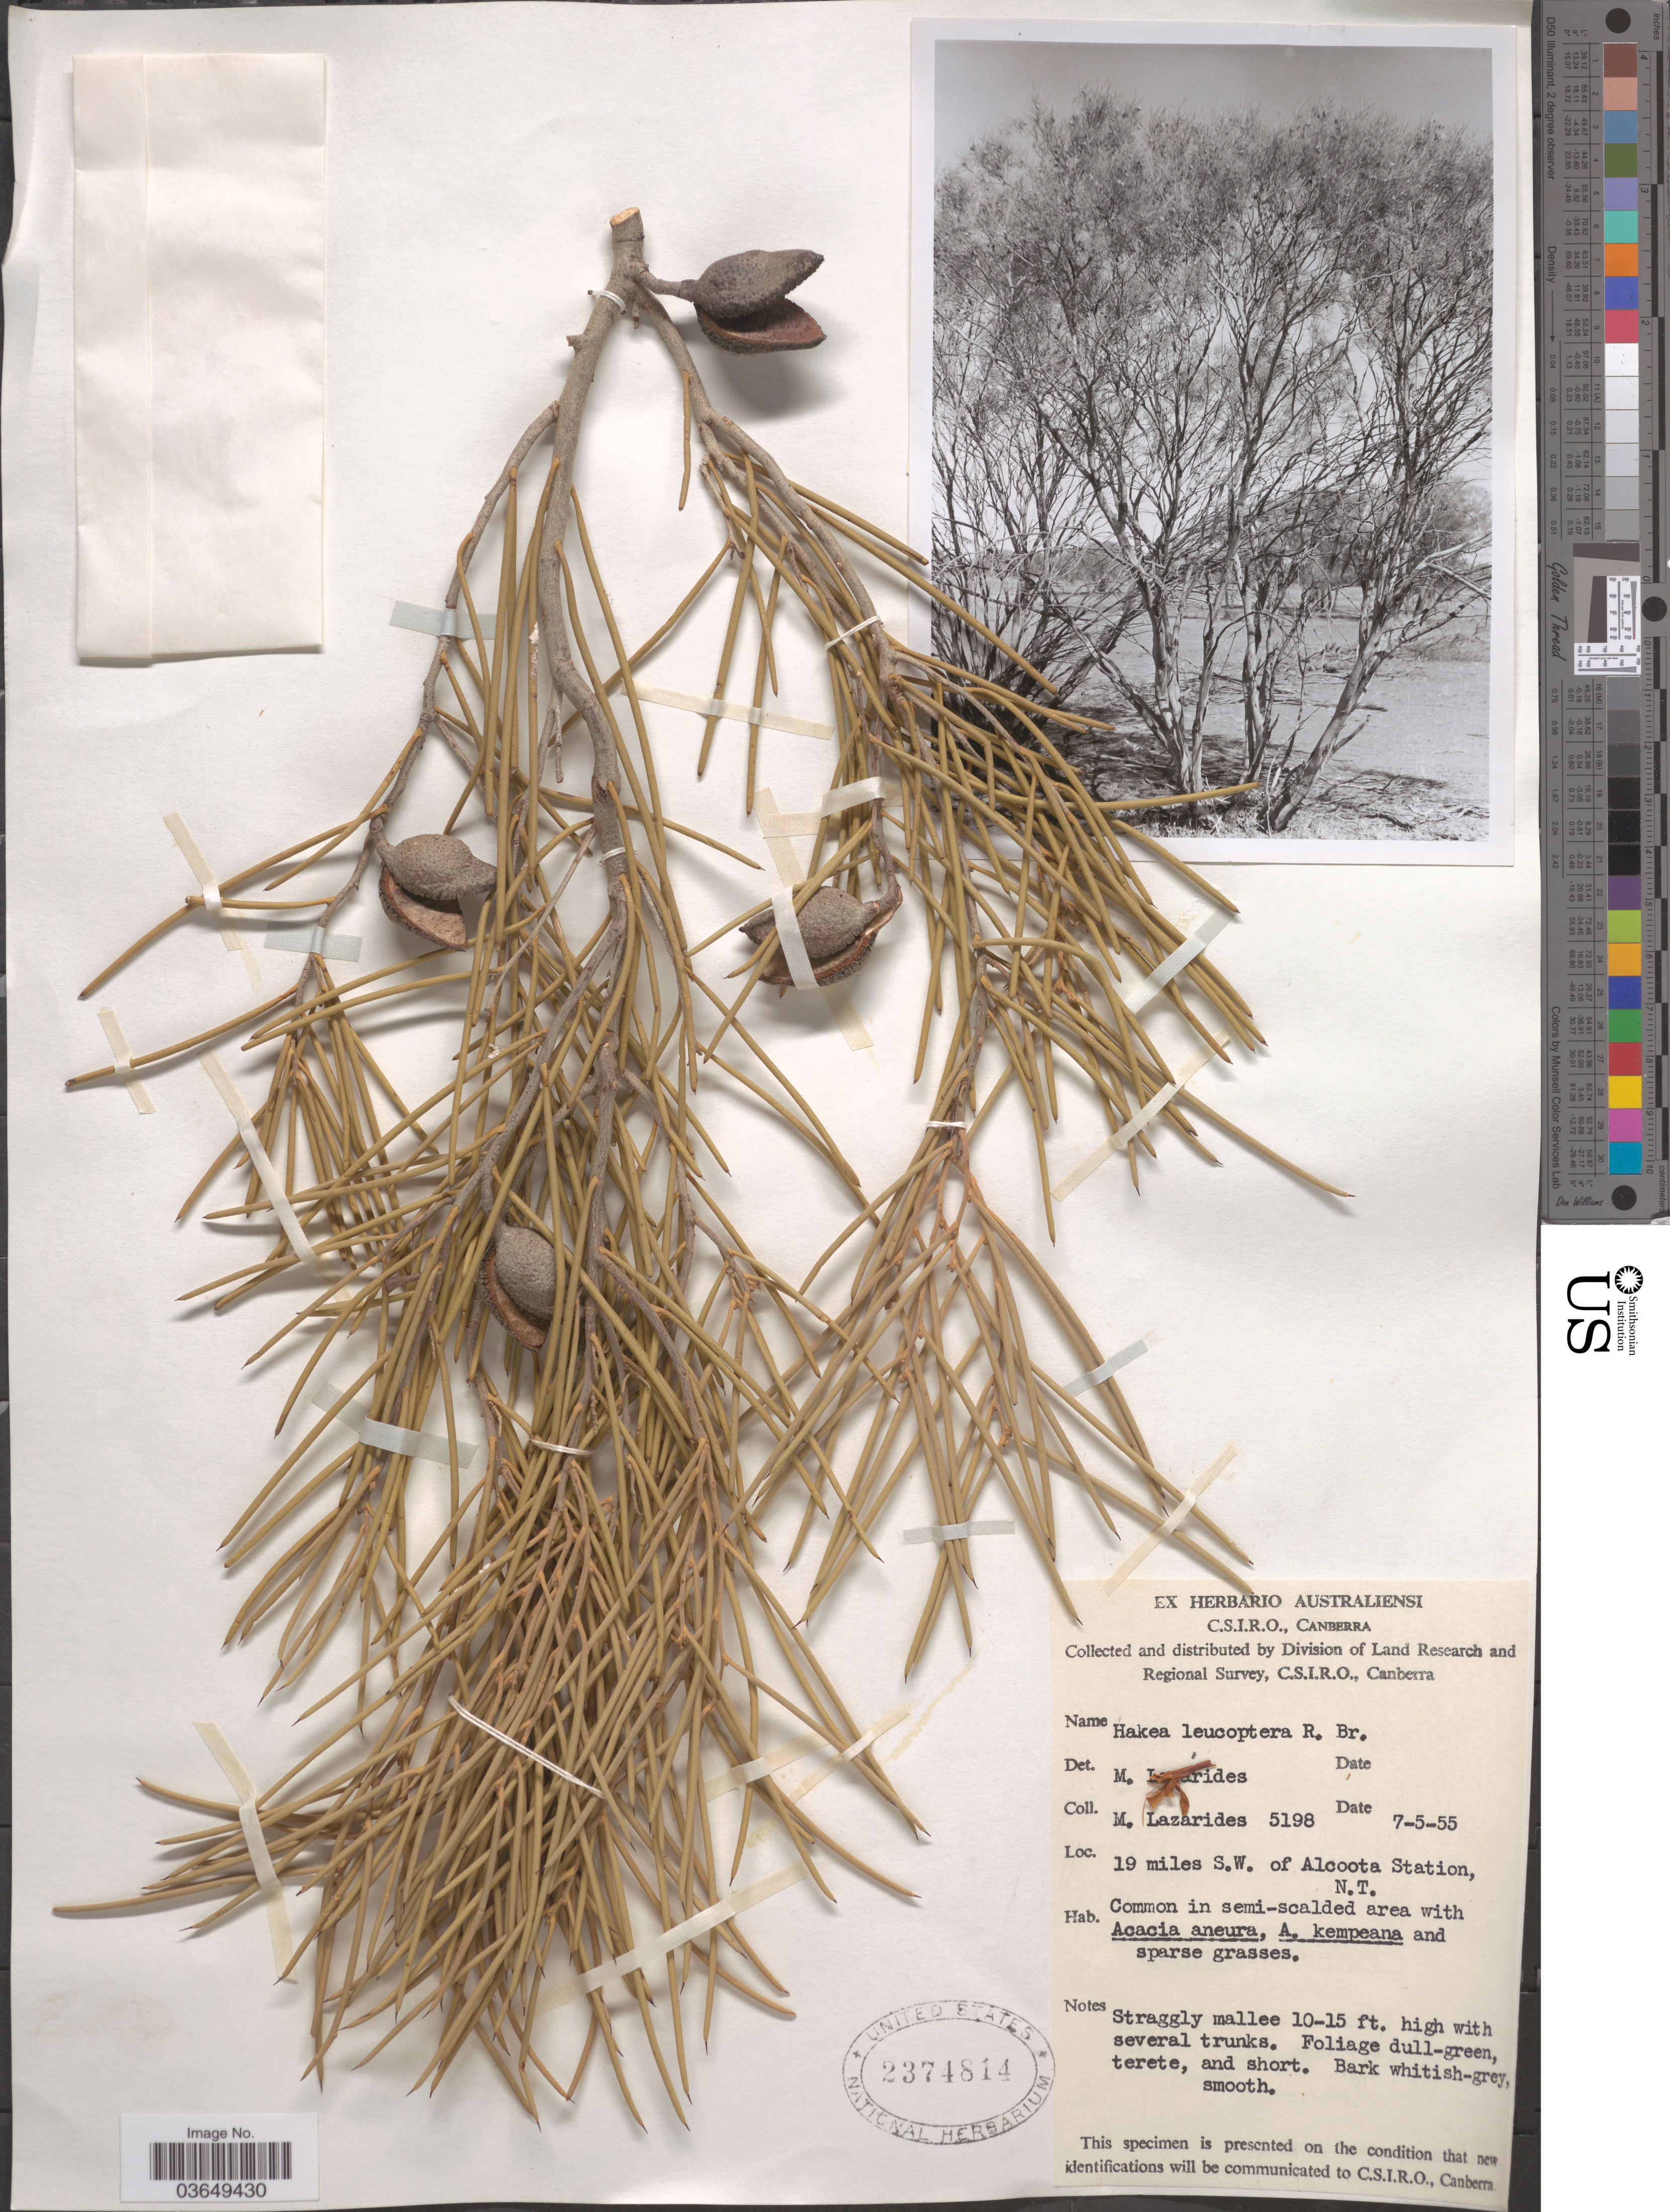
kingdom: Plantae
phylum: Tracheophyta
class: Magnoliopsida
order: Proteales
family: Proteaceae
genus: Hakea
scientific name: Hakea leucoptera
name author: R. Br.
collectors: M. Lazarides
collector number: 5198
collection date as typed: Transcribed d/m/y: 7/5/55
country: Australia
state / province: Northern Territory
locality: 19 miles S.W. of Alcoota Station, N.T.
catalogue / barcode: US 2374814